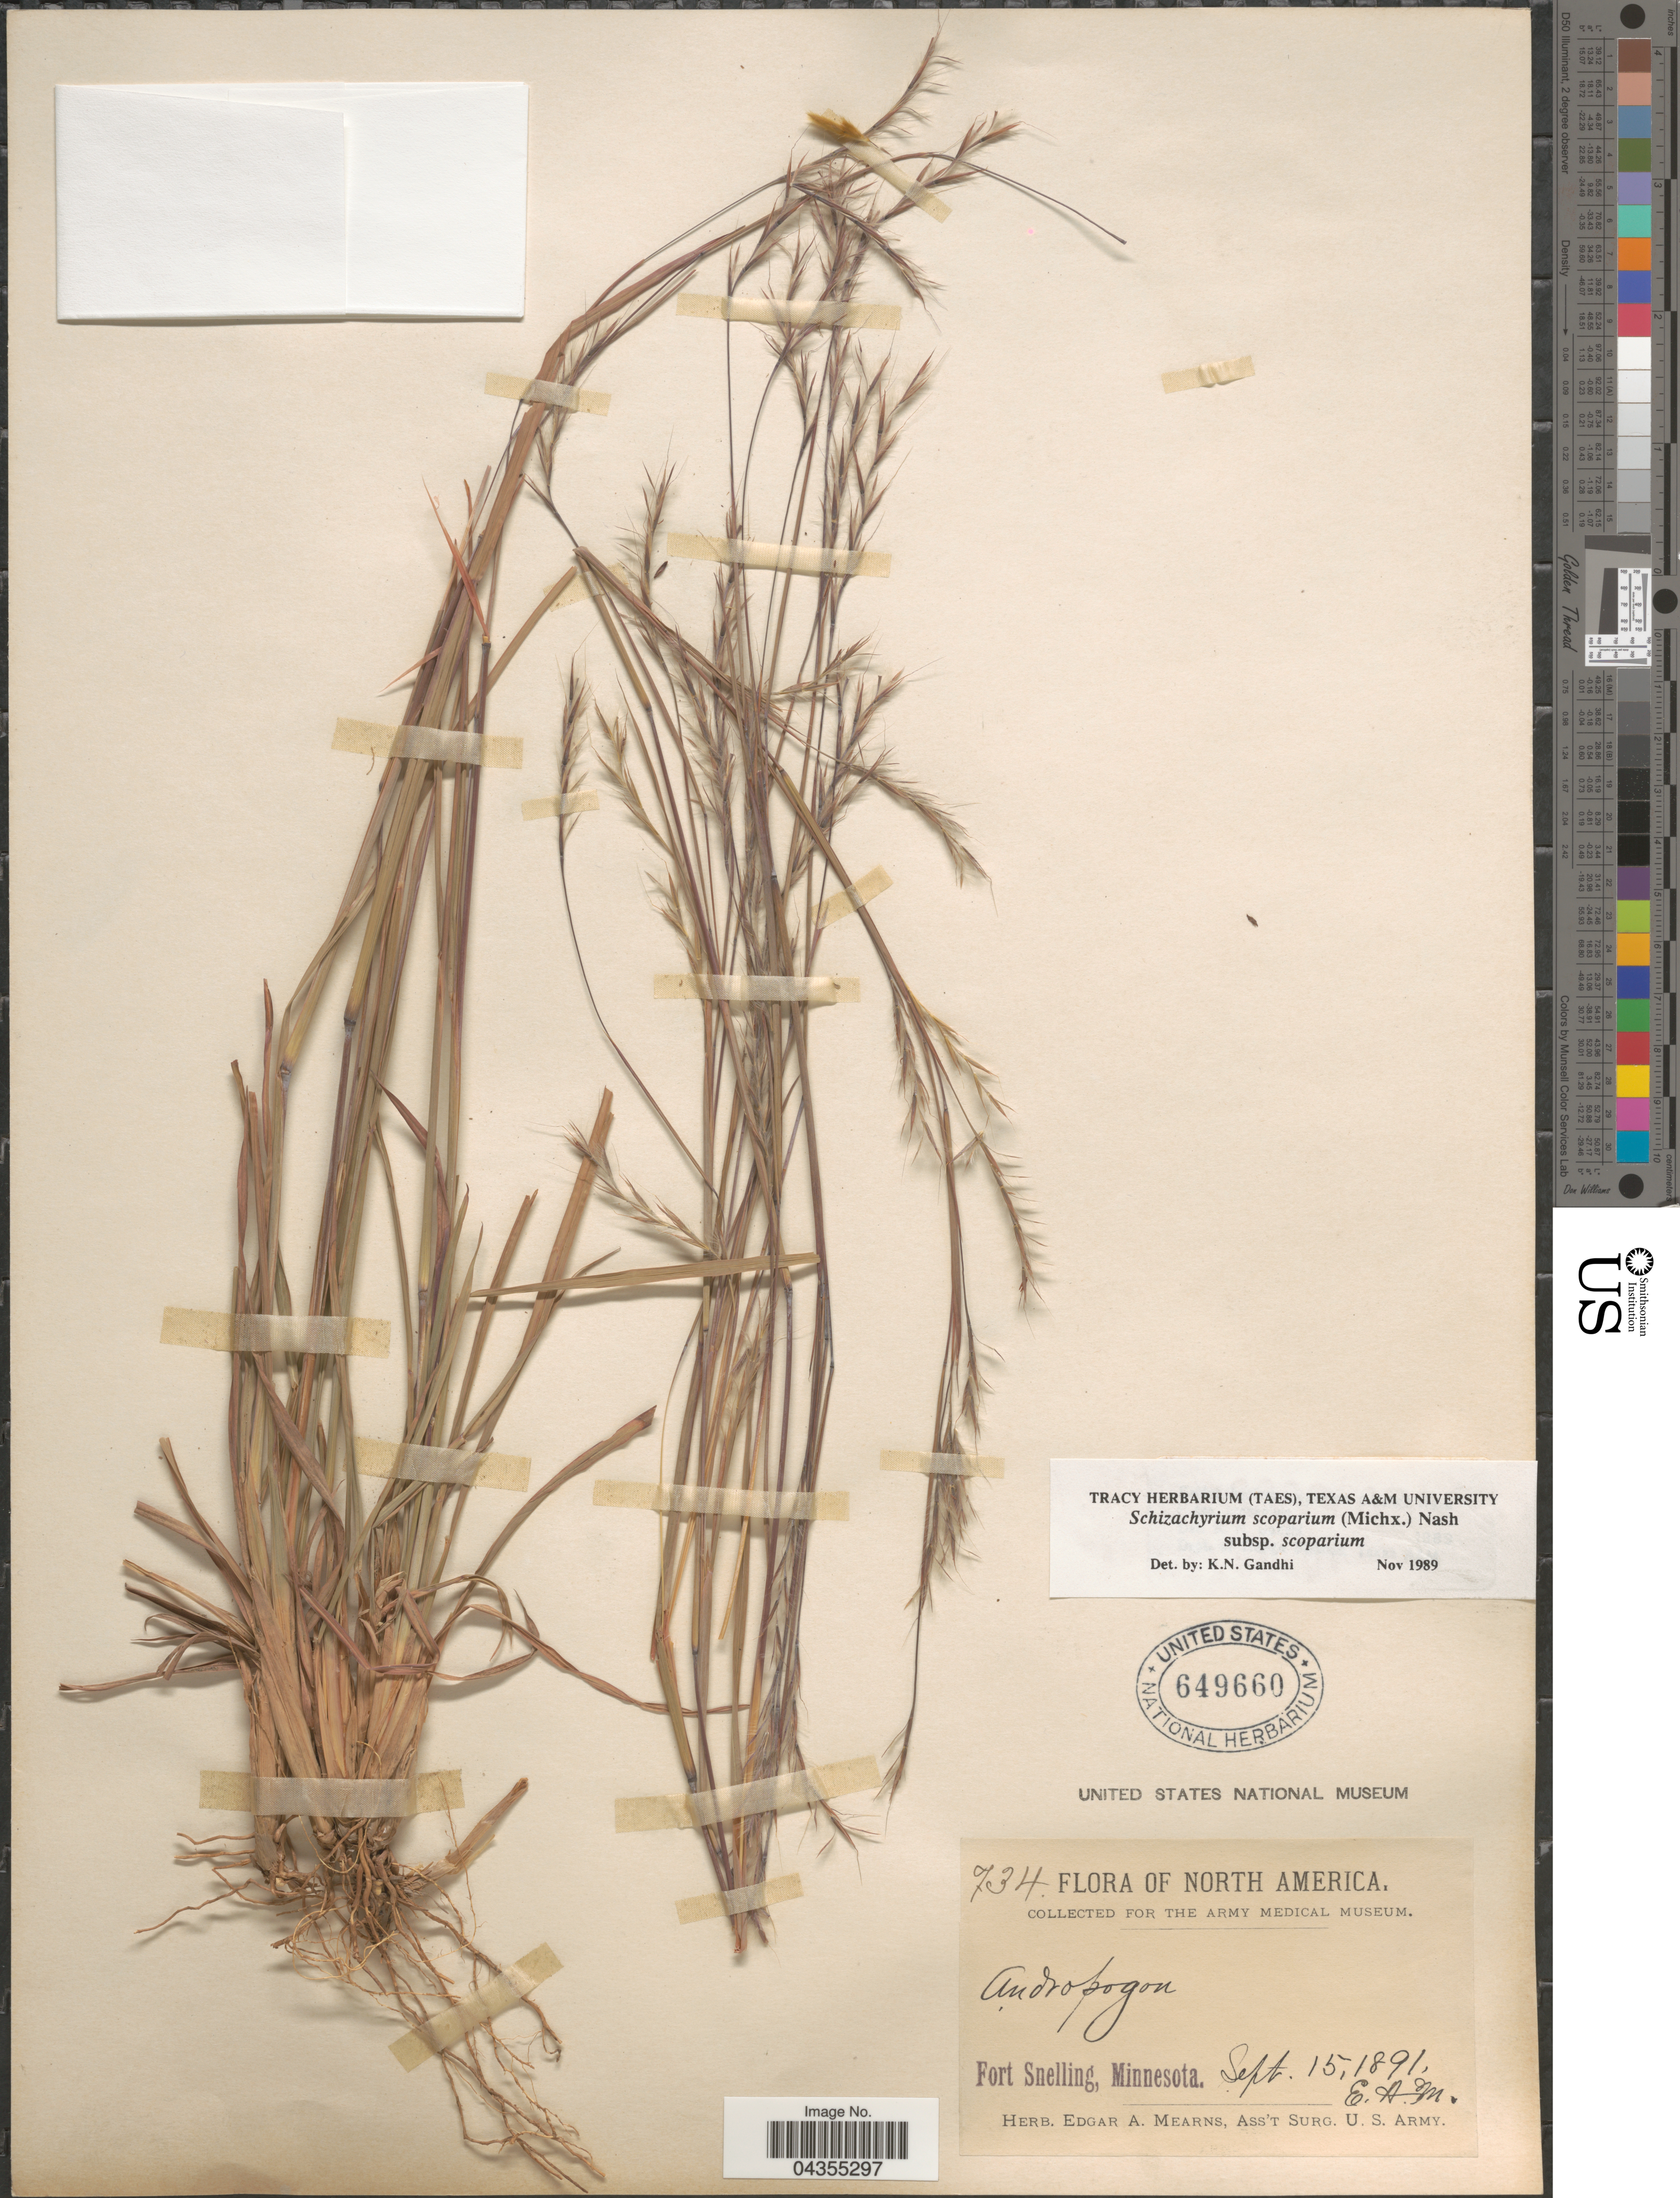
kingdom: Plantae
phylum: Tracheophyta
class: Liliopsida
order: Poales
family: Poaceae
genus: Schizachyrium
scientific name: Schizachyrium scoparium var. scoparium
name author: (Michx.) Nash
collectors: E. A. Mearns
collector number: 734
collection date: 1891-09-15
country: United States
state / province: Minnesota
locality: Fort Snelling.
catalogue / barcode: US 649660